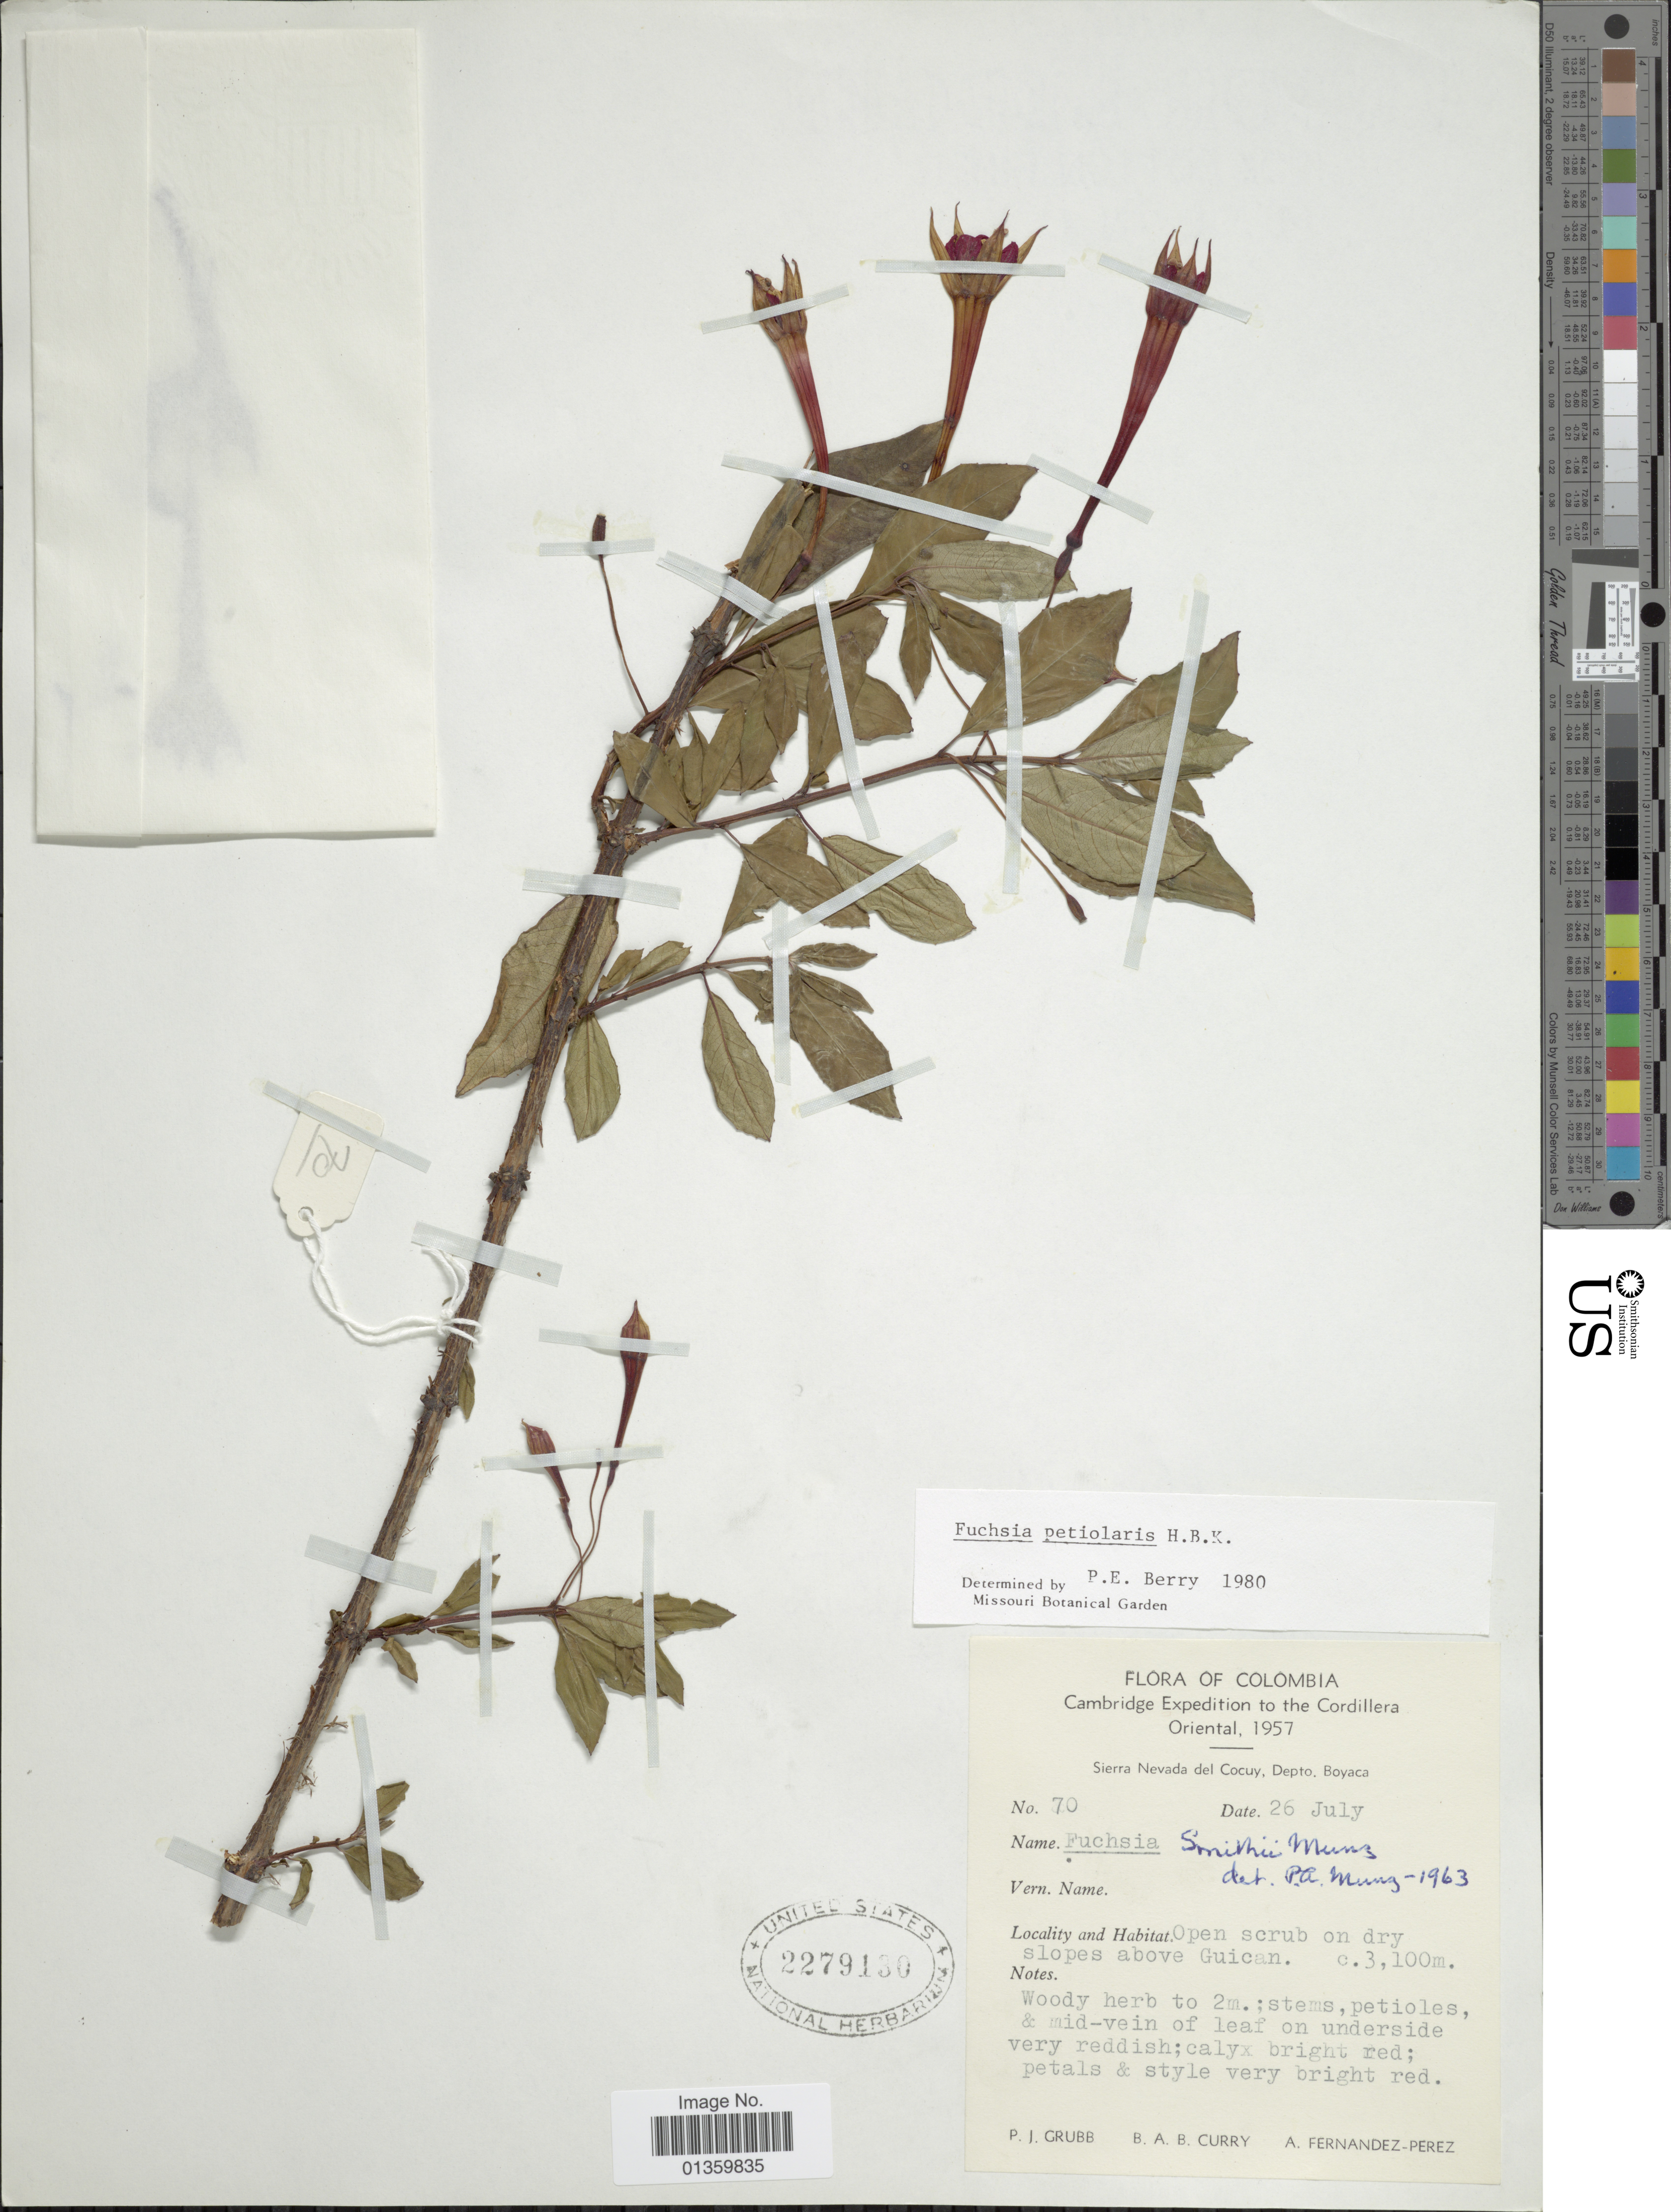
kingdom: Plantae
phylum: Tracheophyta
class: Magnoliopsida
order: Myrtales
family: Onagraceae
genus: Fuchsia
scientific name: Fuchsia petiolaris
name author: Kunth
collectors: P. J. Grubb, B. Curry & A. Fernández-Pérez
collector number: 70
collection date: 1957-07-26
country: Colombia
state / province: Boyacá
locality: Sierra Nevada del Cocuy, on dry slopes above Guinca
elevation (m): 3100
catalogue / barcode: US 2279130